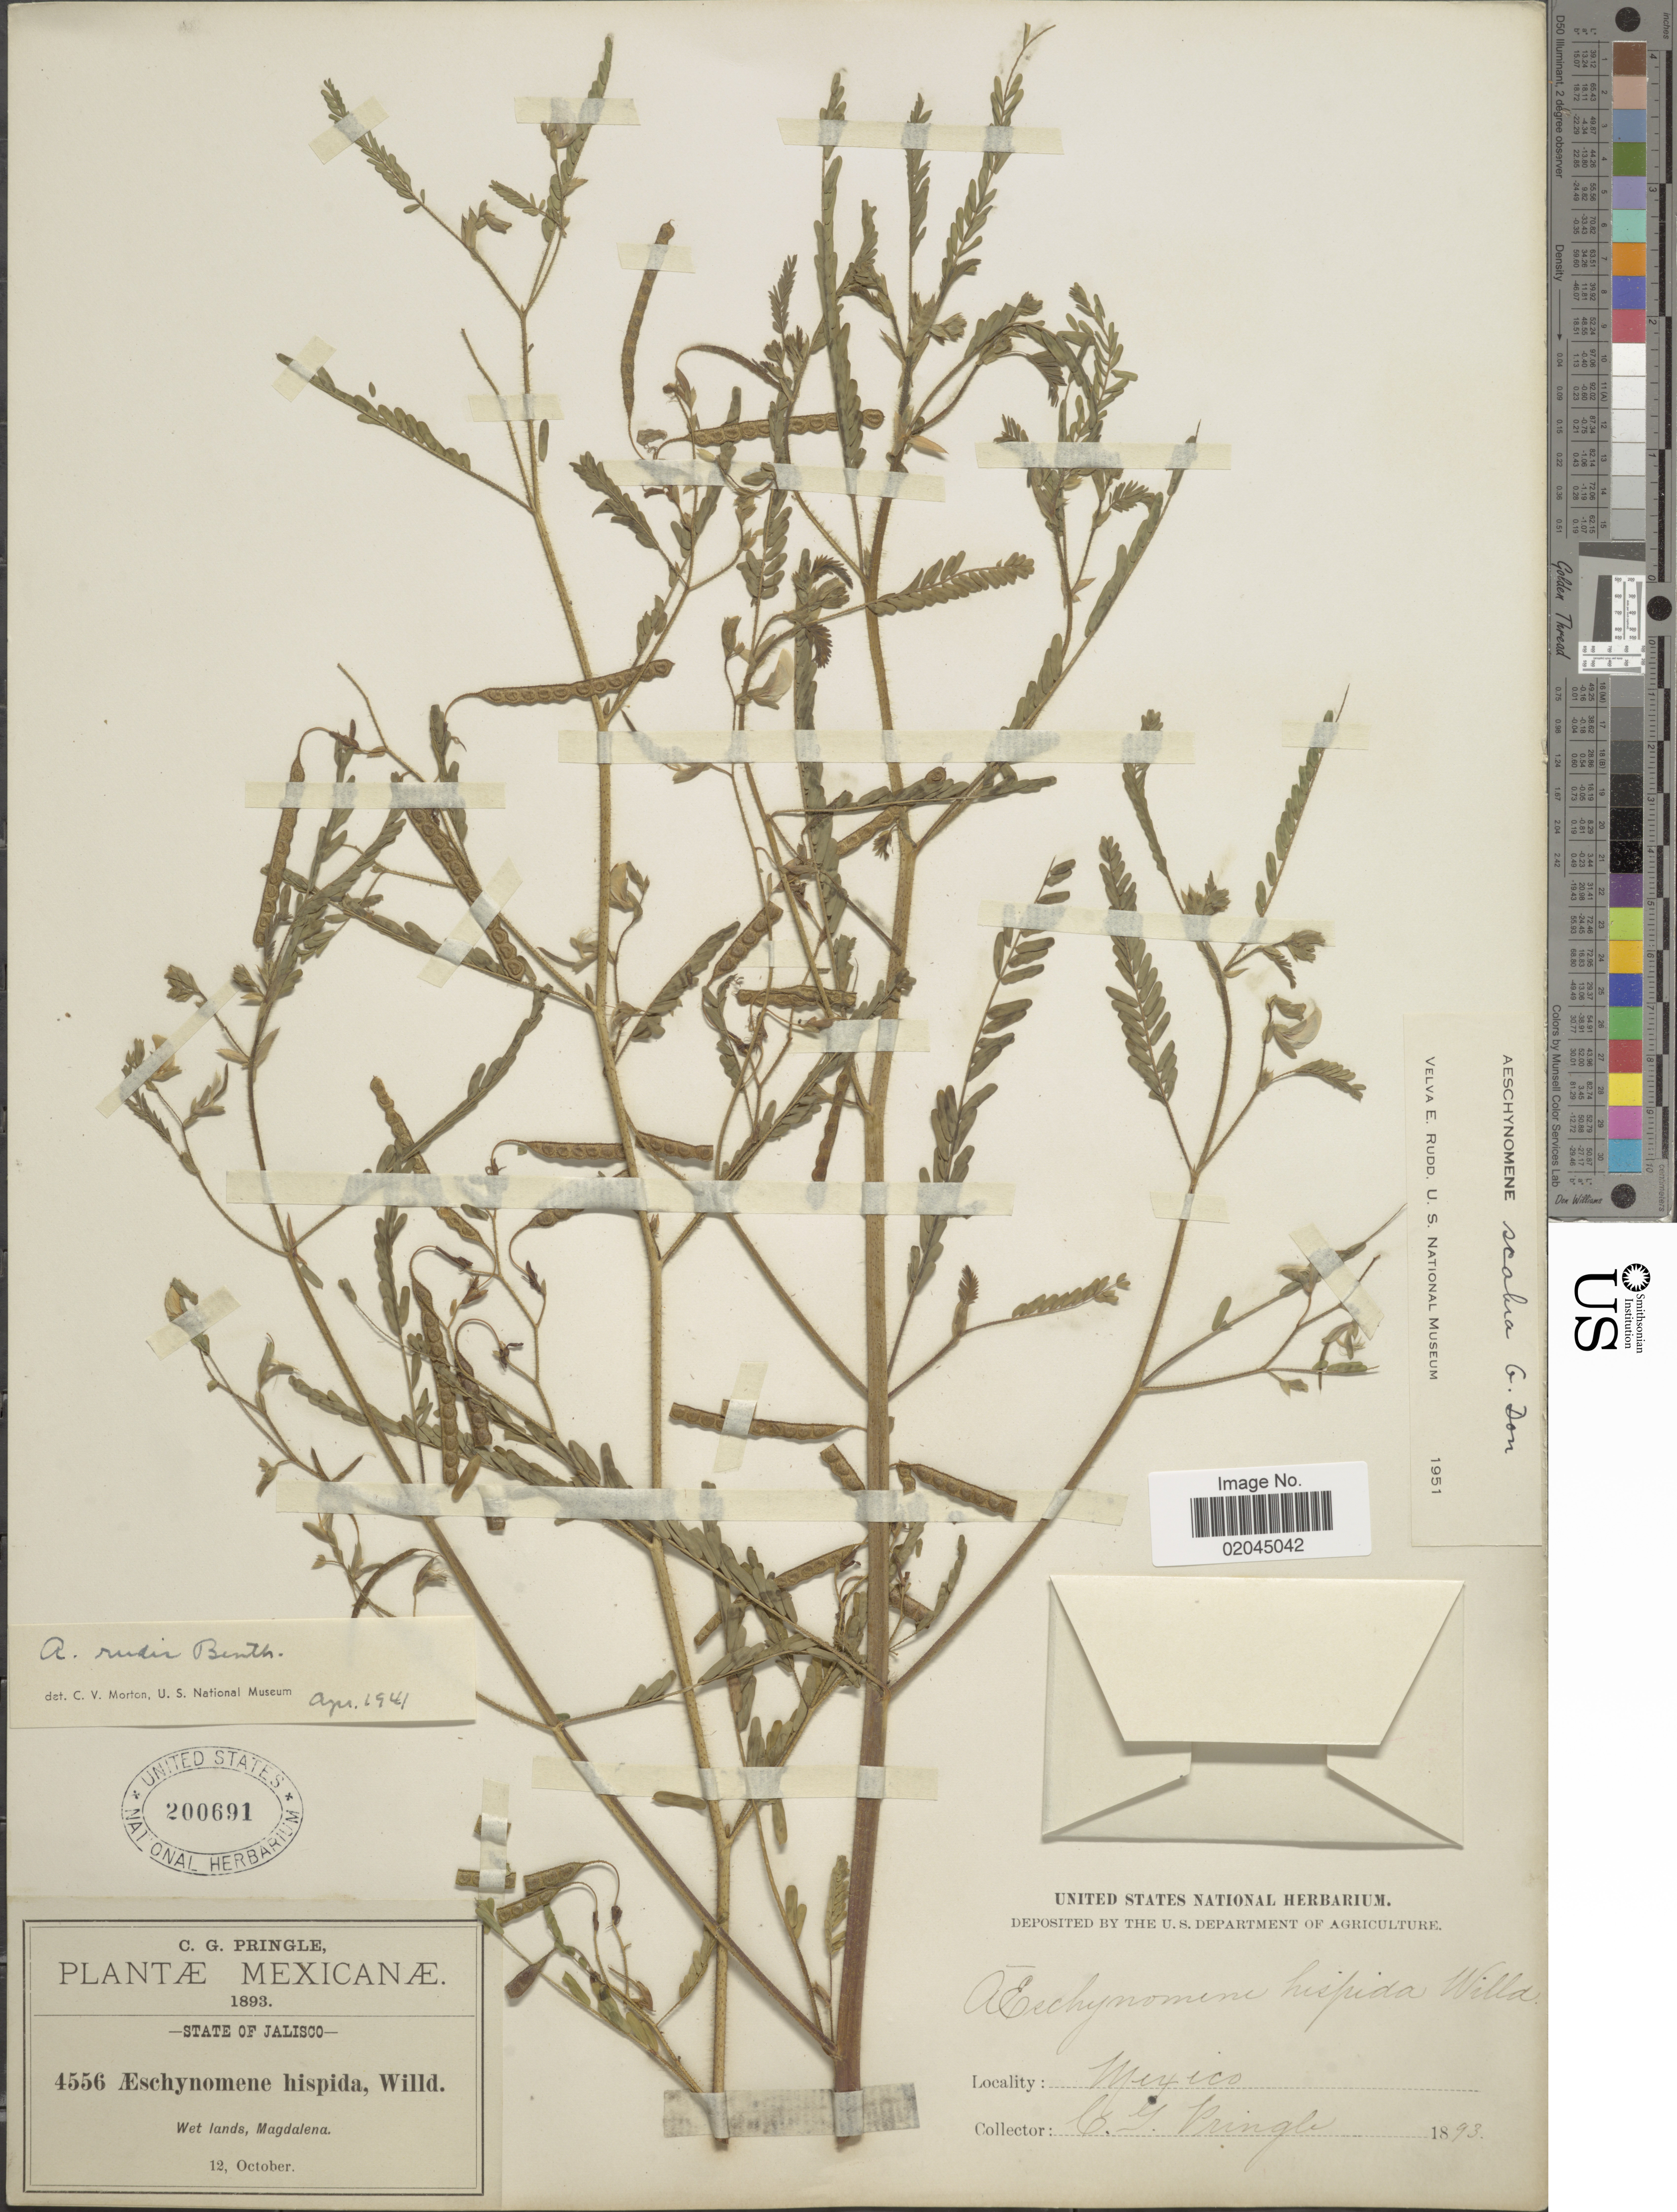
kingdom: Plantae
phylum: Tracheophyta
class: Magnoliopsida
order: Fabales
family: Fabaceae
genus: Aeschynomene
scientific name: Aeschynomene scabra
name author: G. Don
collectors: C. G. Pringle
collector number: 4556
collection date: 1893-10-12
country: Mexico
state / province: Jalisco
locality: State of Jalisco, Wet lands, Magdalena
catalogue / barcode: US 200691